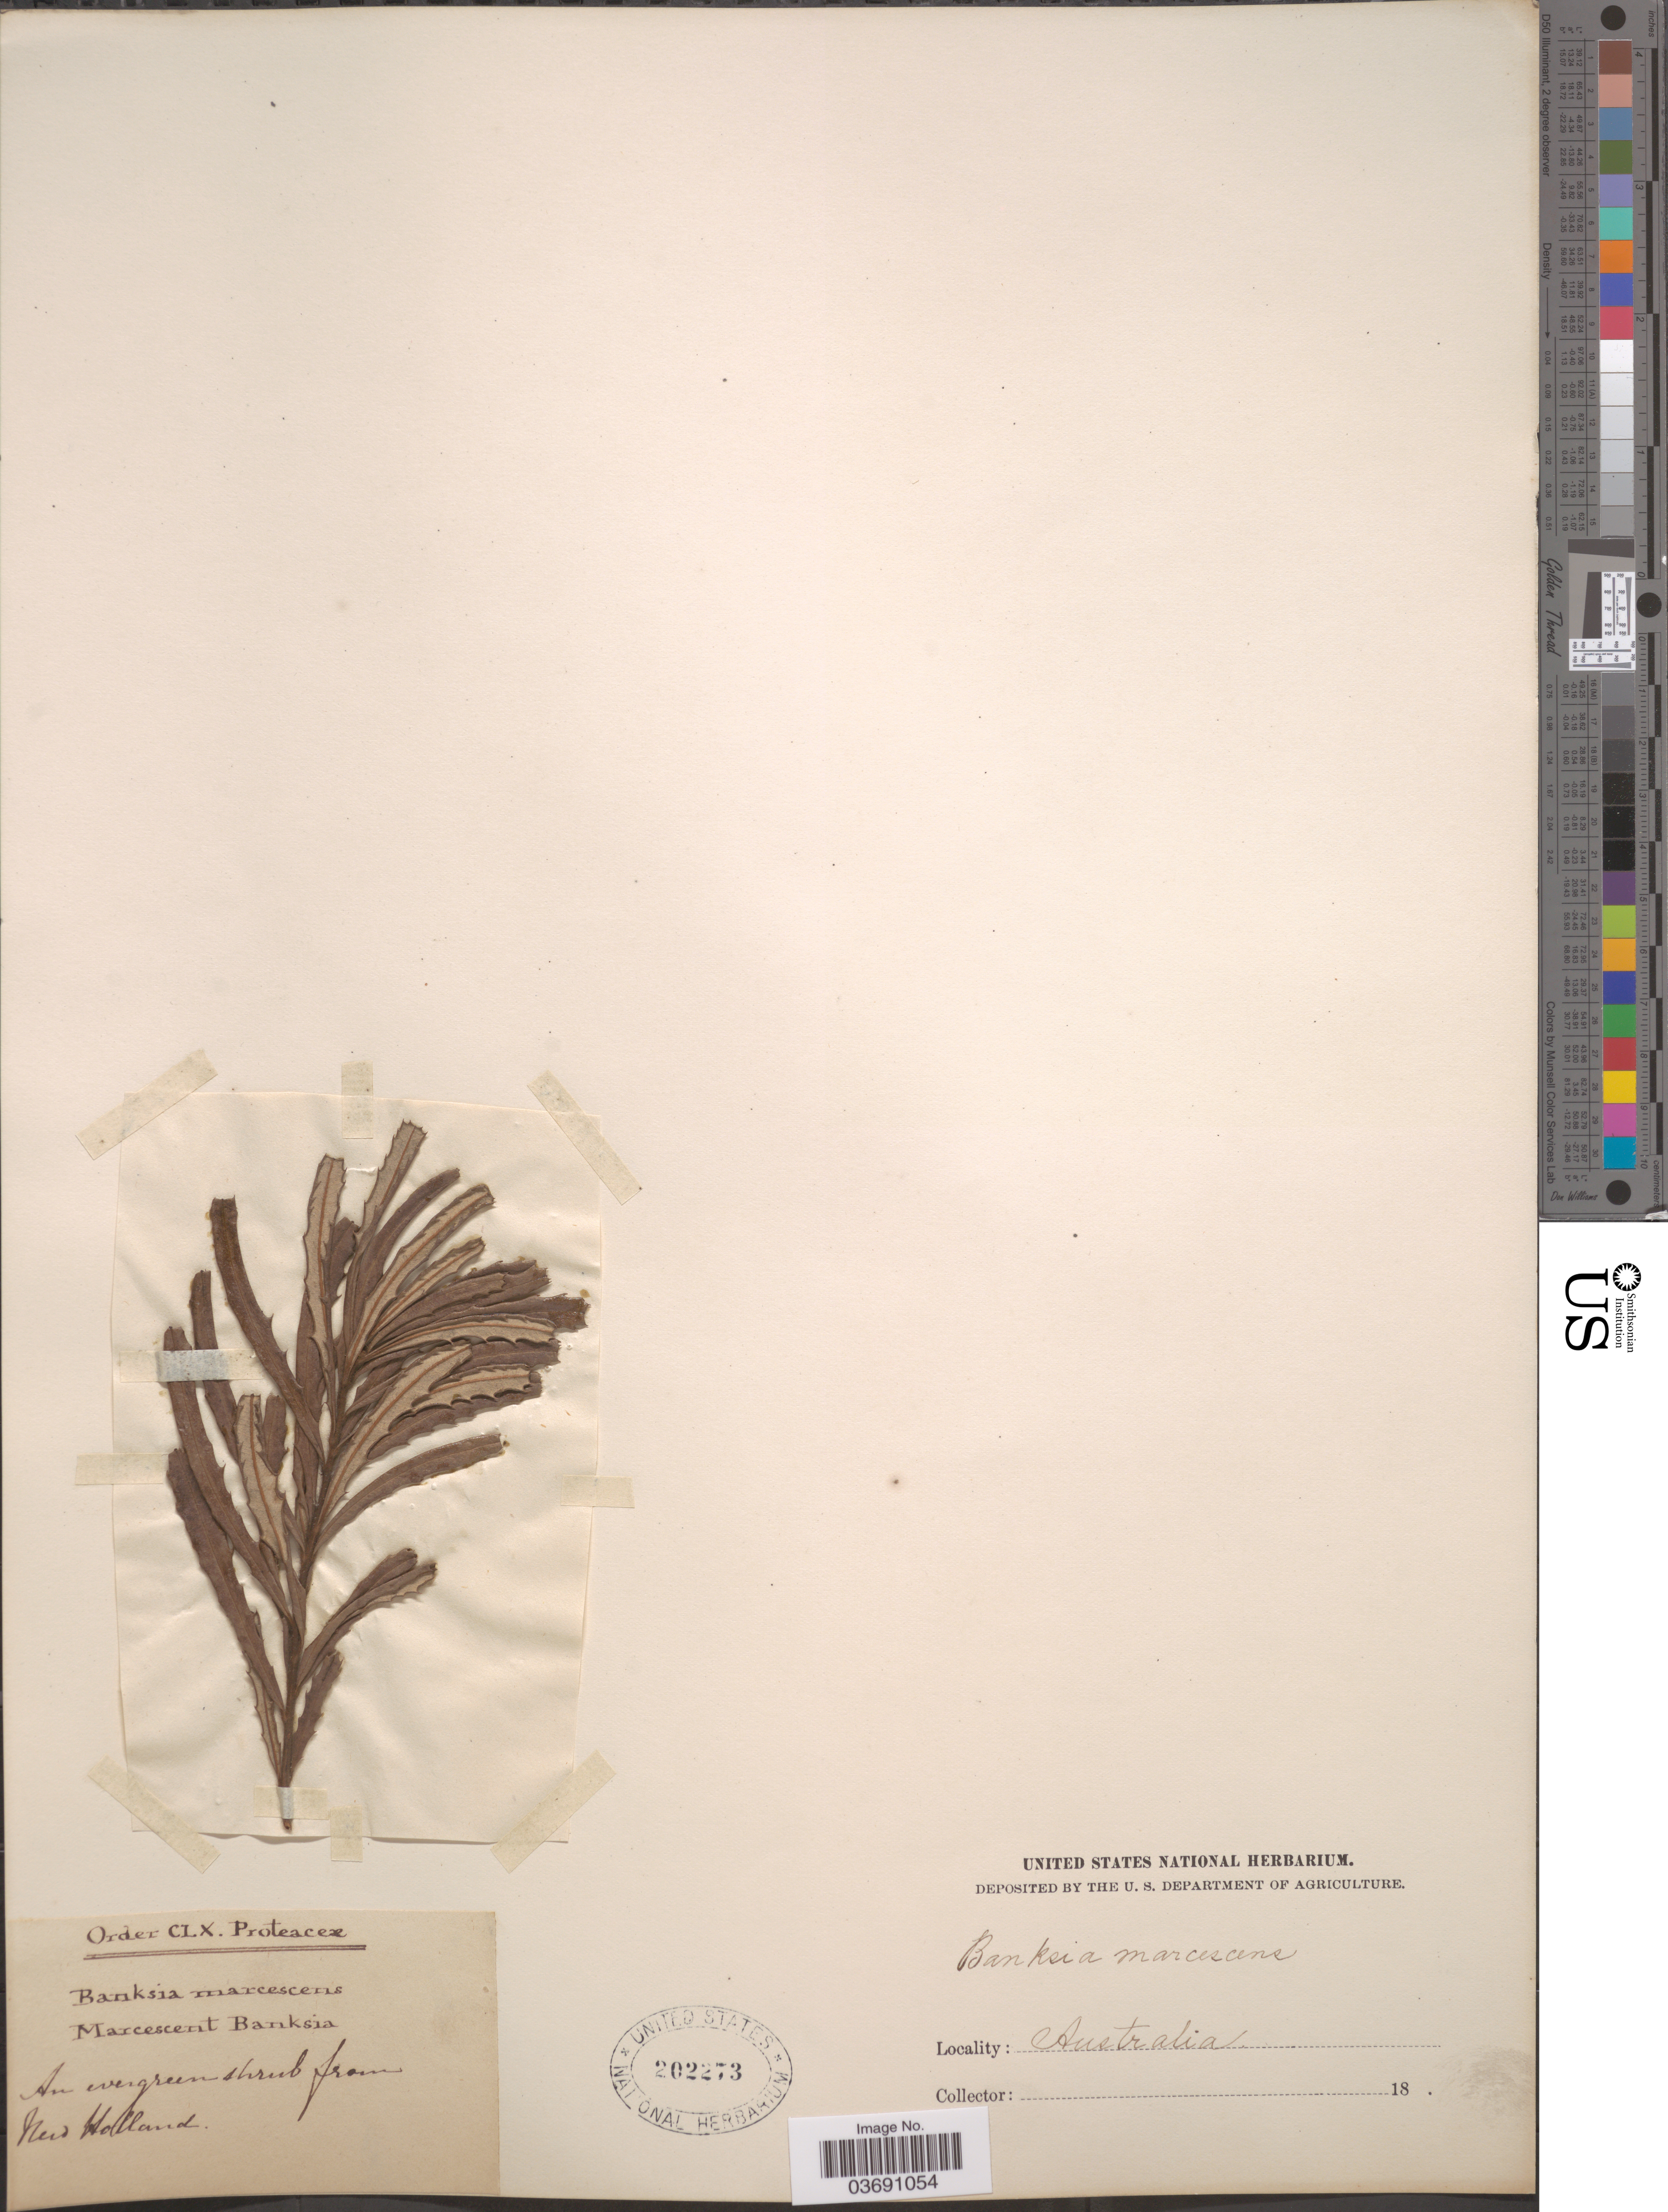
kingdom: Plantae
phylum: Tracheophyta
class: Magnoliopsida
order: Proteales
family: Proteaceae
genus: Banksia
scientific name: Banksia marcescens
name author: R. Br.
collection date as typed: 18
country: Australia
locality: New Holland.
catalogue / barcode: US 202273